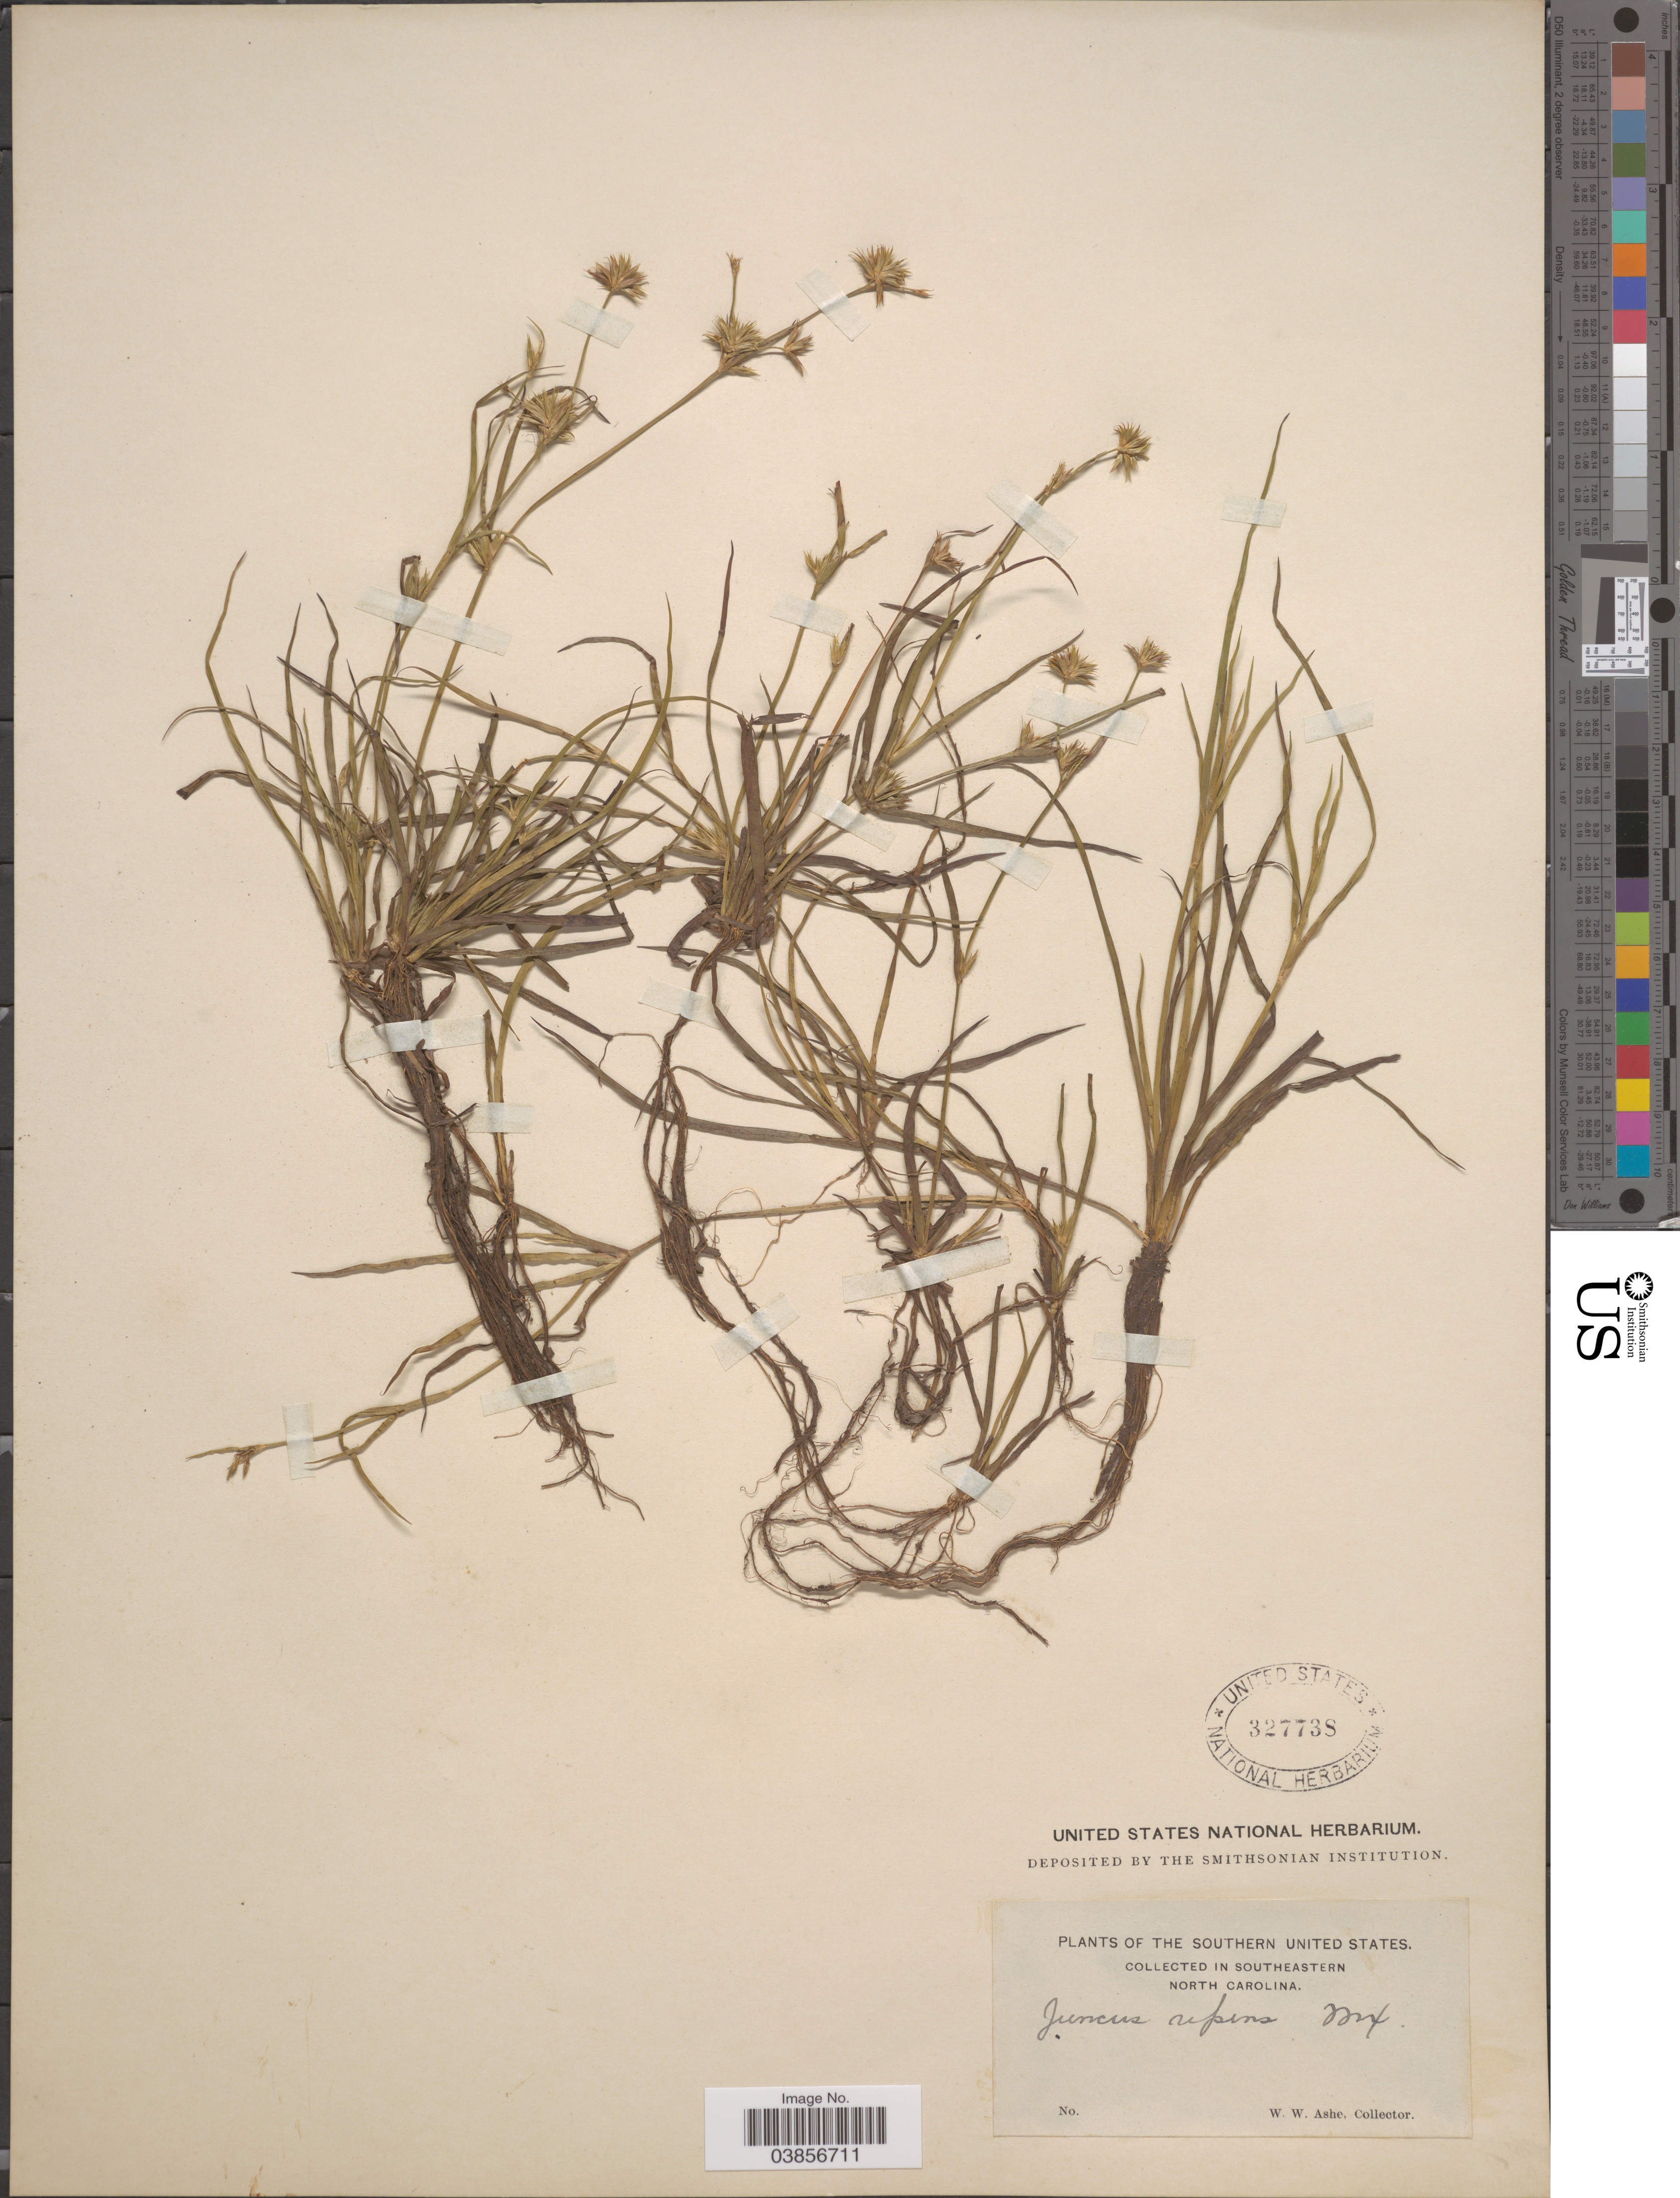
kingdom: Plantae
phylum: Tracheophyta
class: Liliopsida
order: Poales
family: Juncaceae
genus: Juncus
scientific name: Juncus repens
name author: Michx.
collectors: W. W. Ashe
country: United States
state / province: North Carolina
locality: The Southern United States. In Southeastern North Carolina.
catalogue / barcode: US 327738